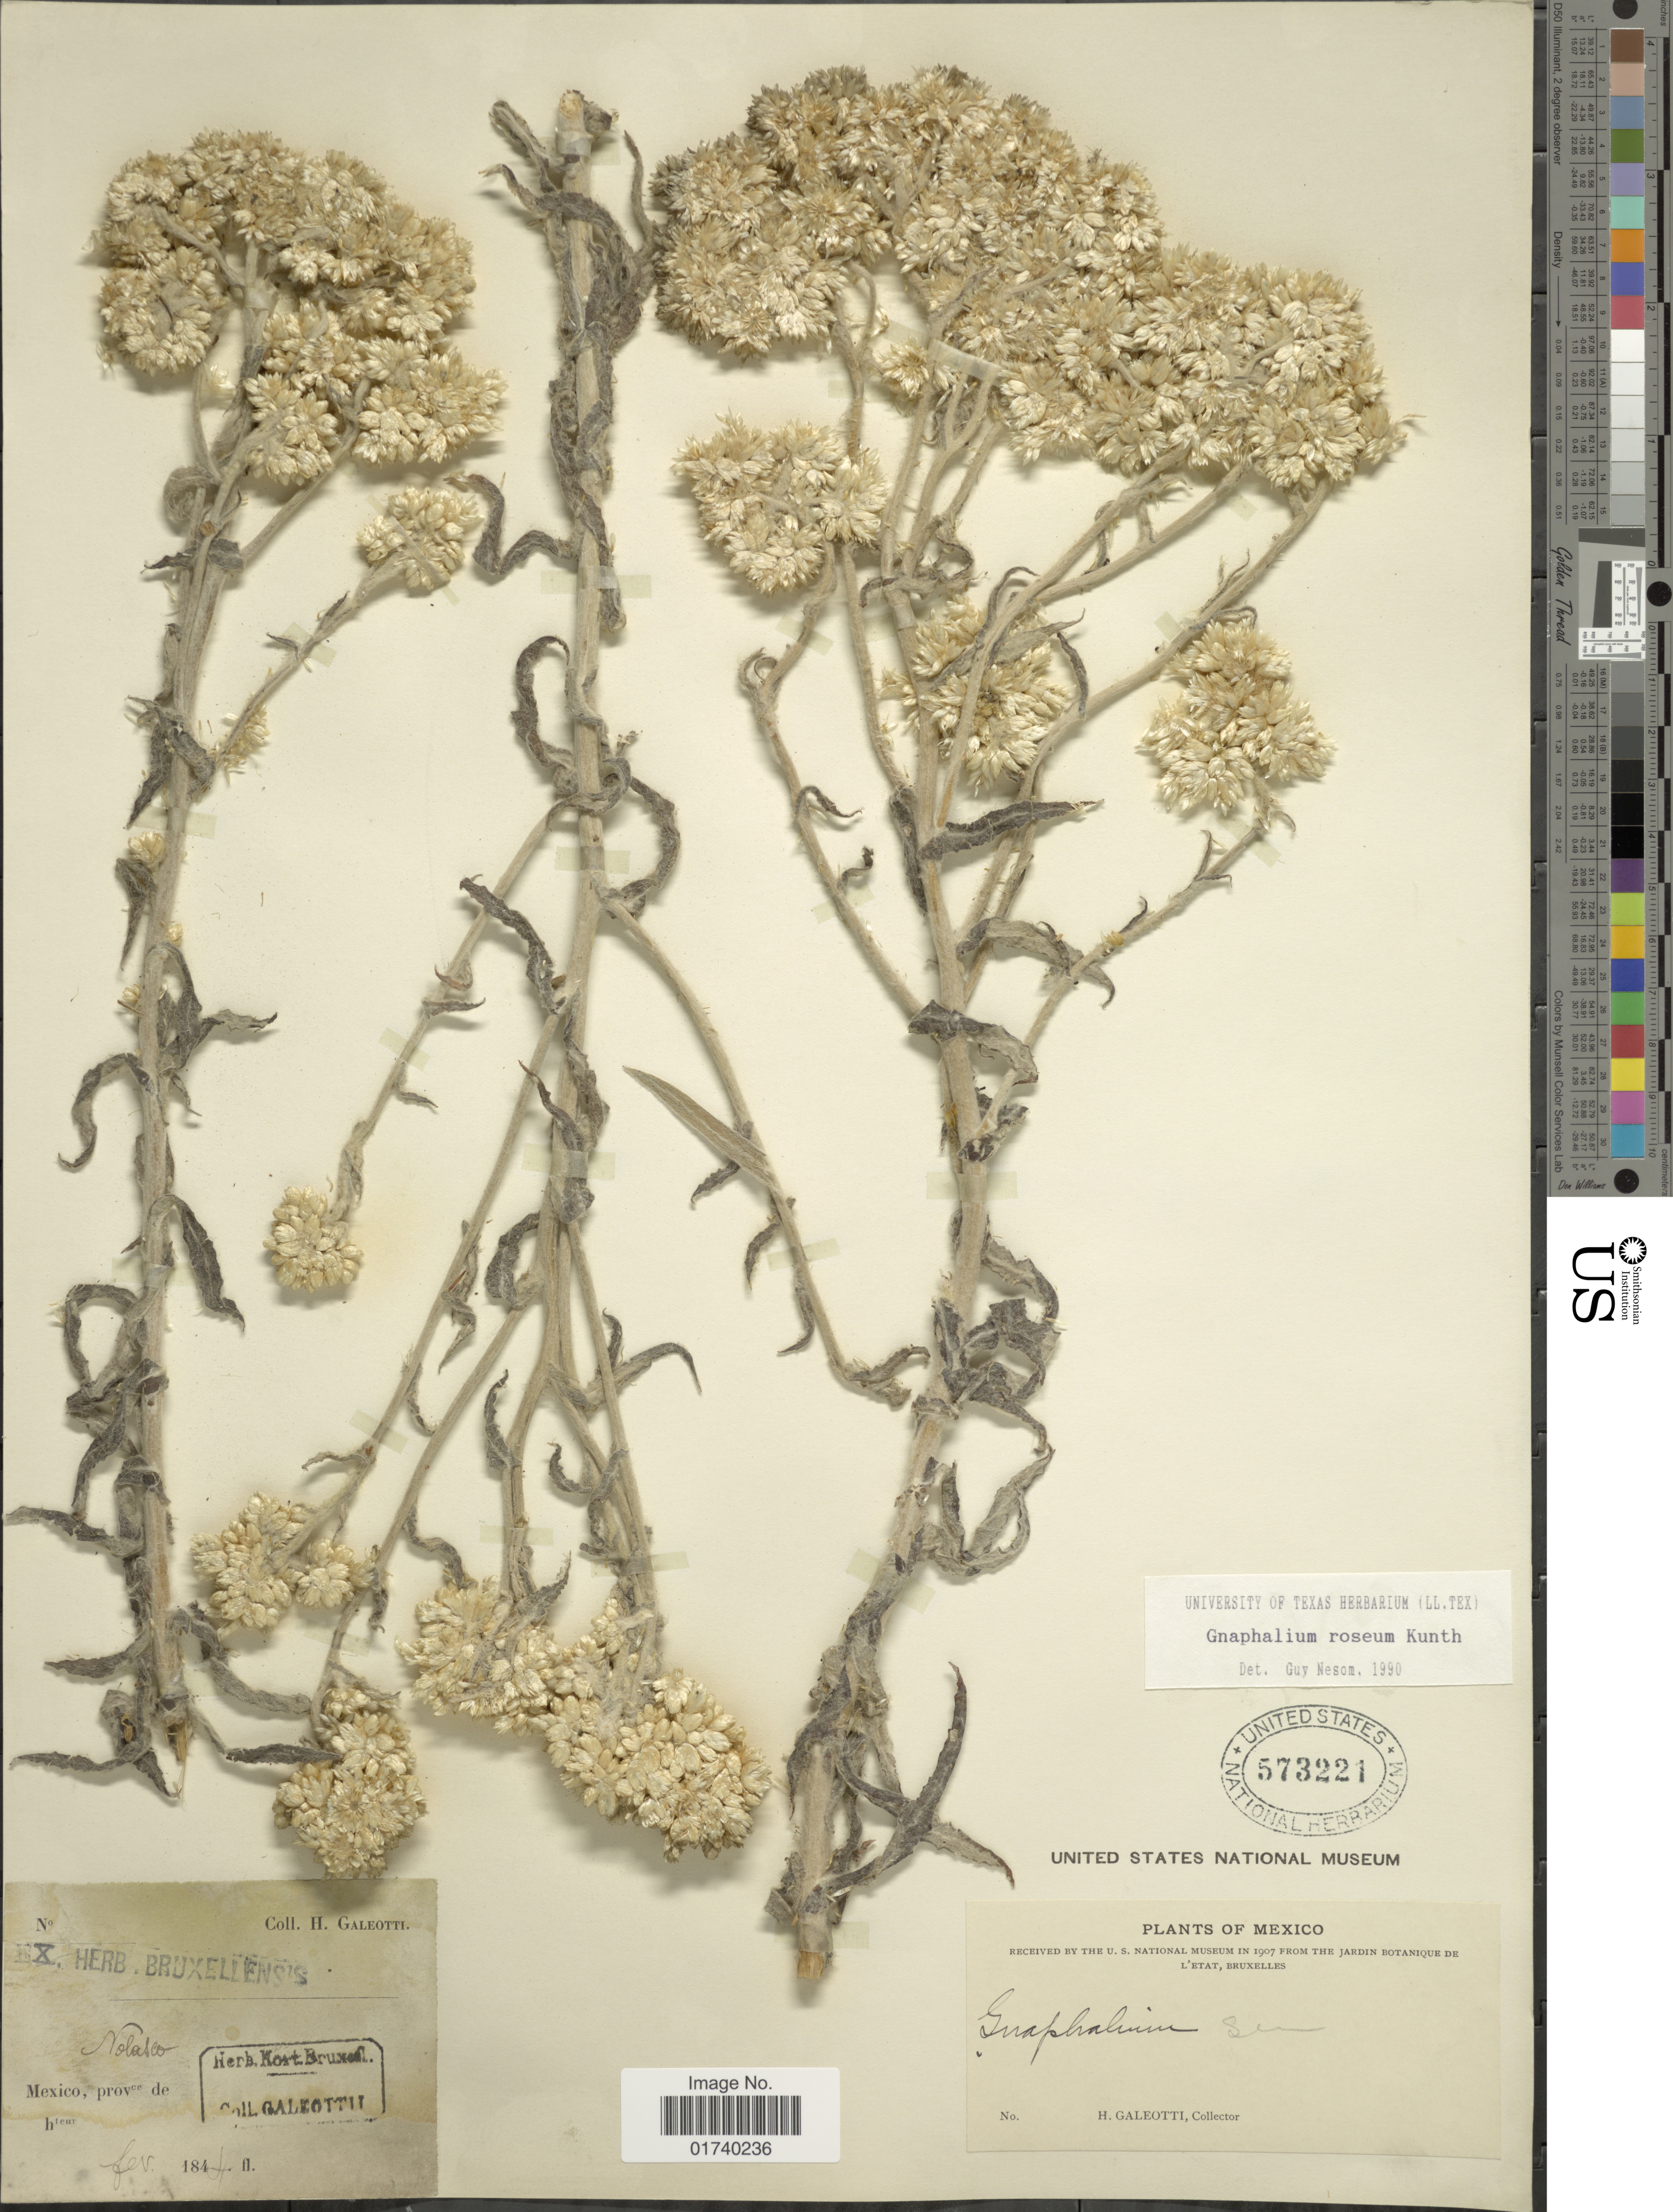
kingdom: Plantae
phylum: Tracheophyta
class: Magnoliopsida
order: Asterales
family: Asteraceae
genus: Pseudognaphalium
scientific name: Pseudognaphalium roseum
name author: (Kunth) Anderb.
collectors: H. G. Galeotti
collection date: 1844-02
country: Mexico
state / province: México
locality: Province de Volasco.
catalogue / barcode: US 573221